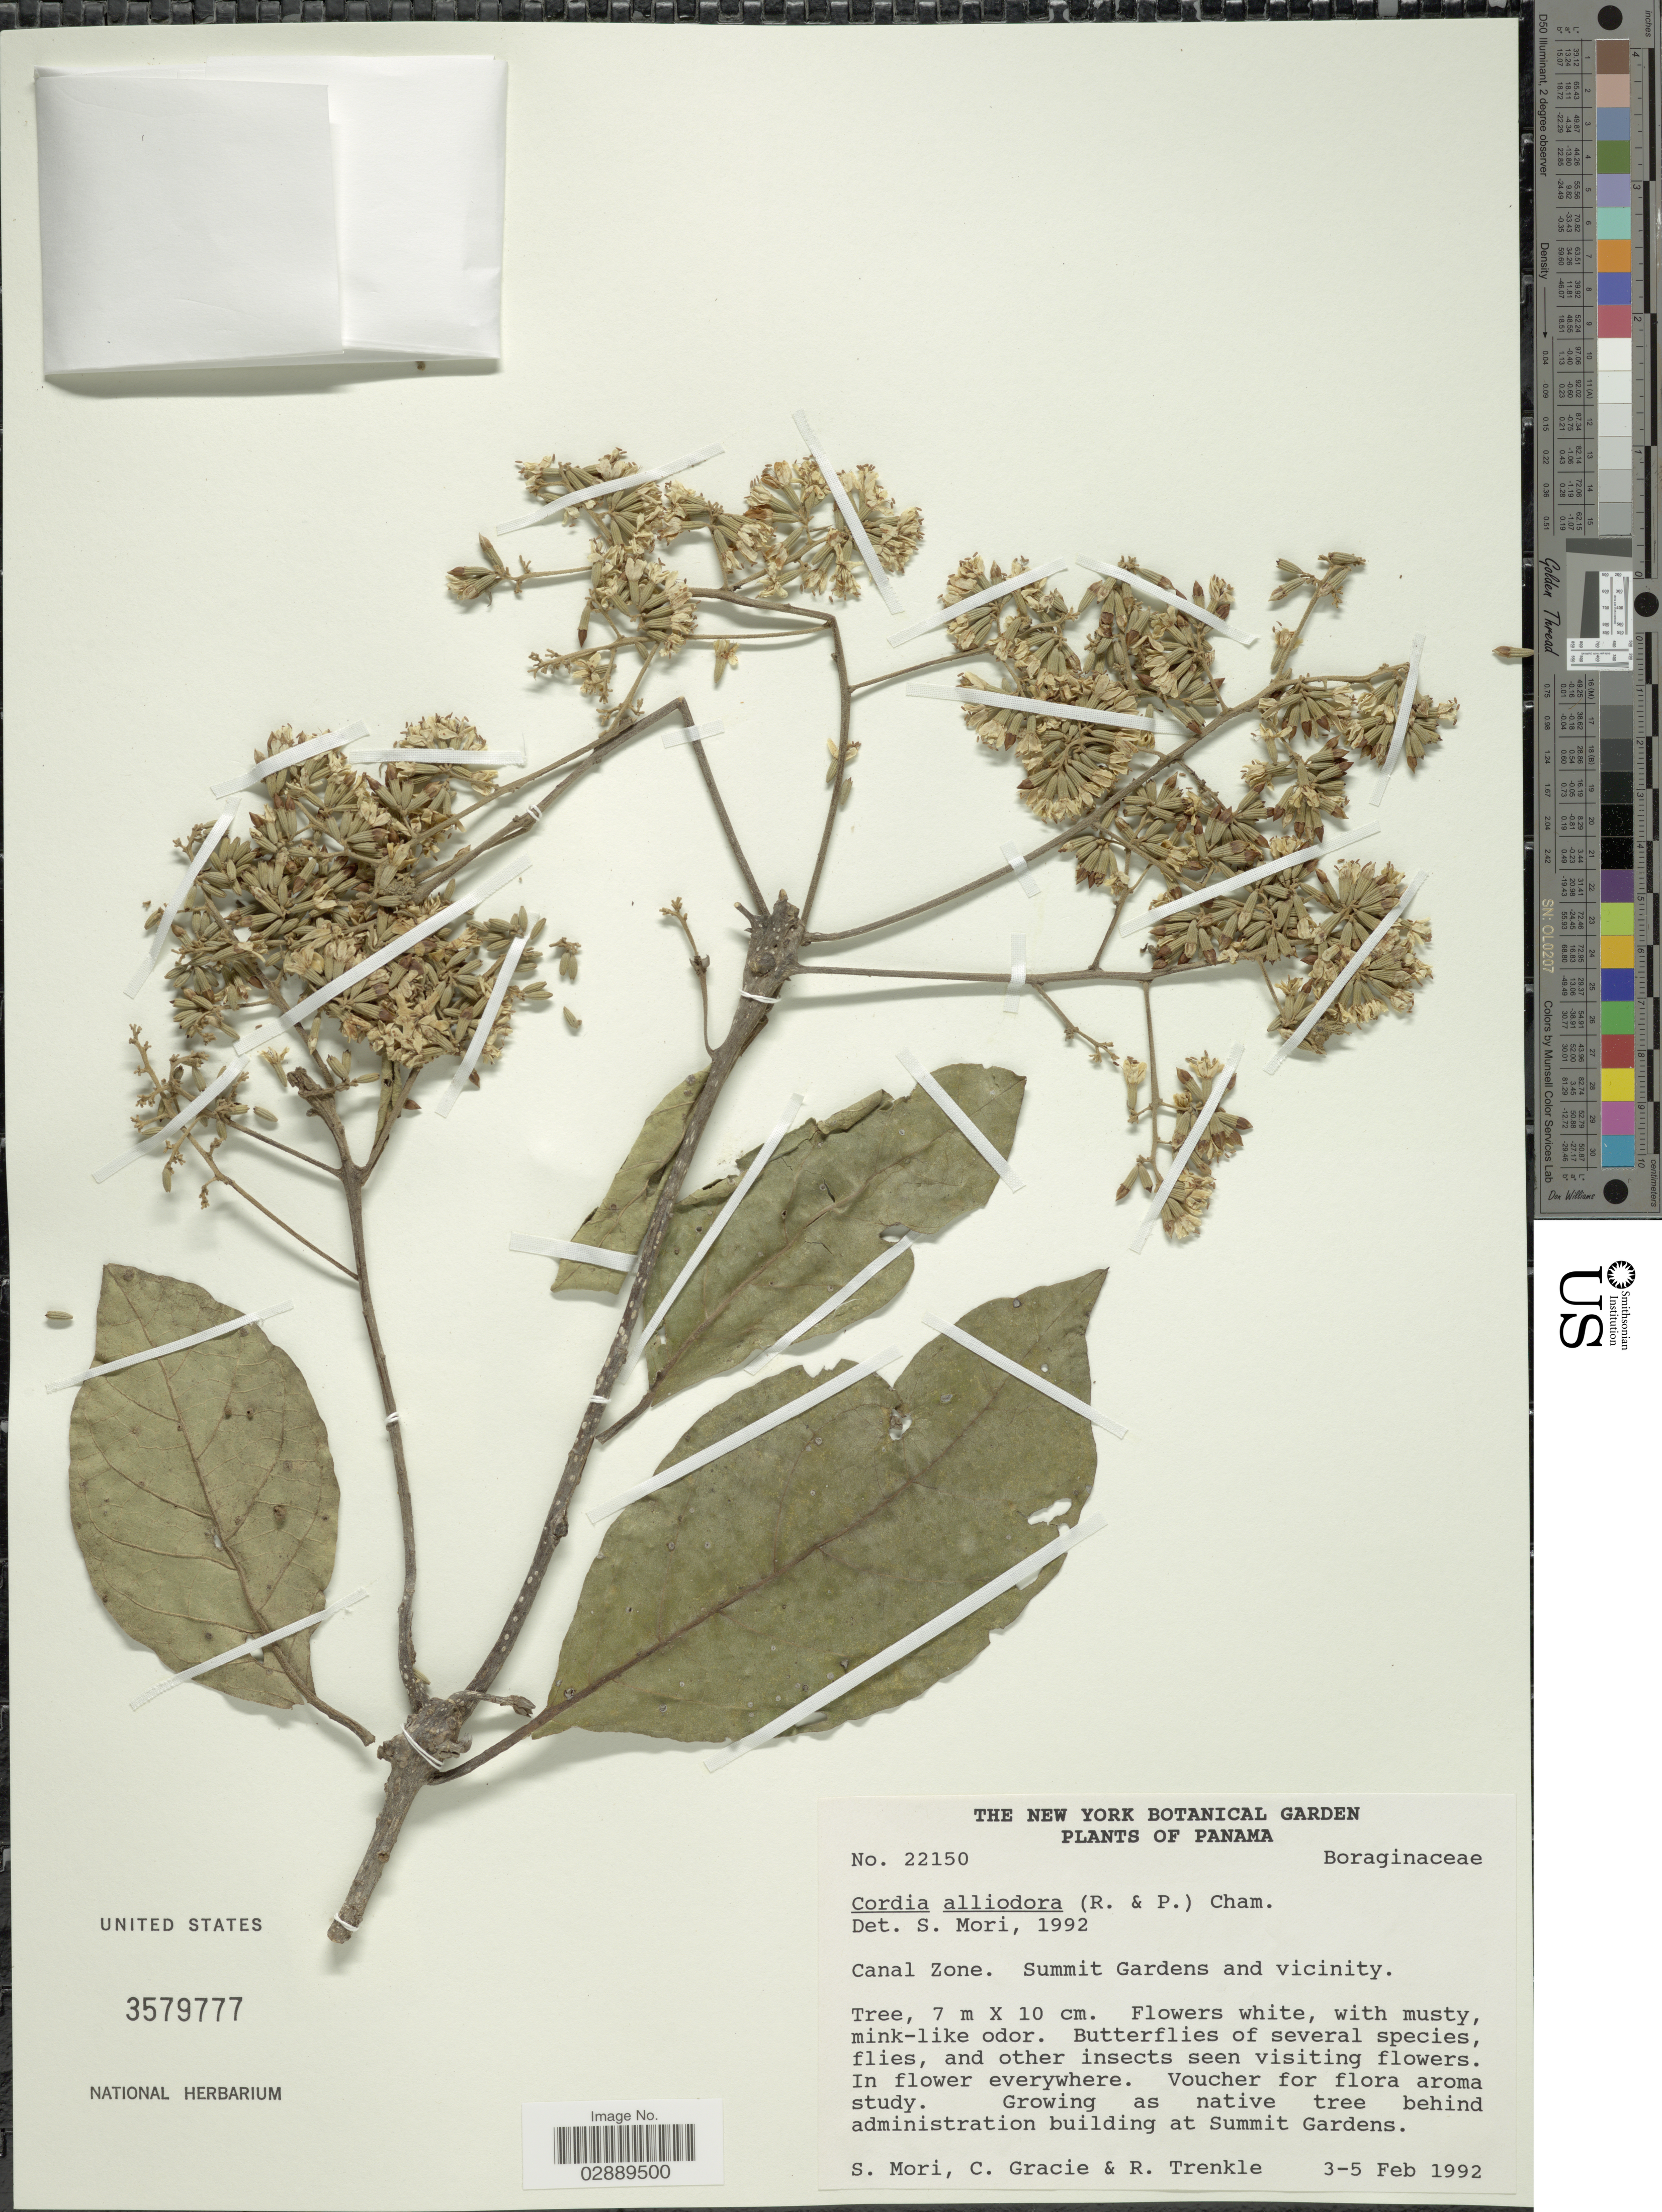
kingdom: Plantae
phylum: Tracheophyta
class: Magnoliopsida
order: Boraginales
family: Cordiaceae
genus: Cordia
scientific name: Cordia alliodora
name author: (Ruiz & Pav.) Oken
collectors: S. Mori, C. A. Gracie & R. Trenkle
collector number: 22150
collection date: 1992-02-03/1992-02-05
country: Panama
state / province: Colón / Panamá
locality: Canal Zone. Summit Gardens and vicinity. Growing as native tree behind administration building at Summit Garden.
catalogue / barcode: US 3579777